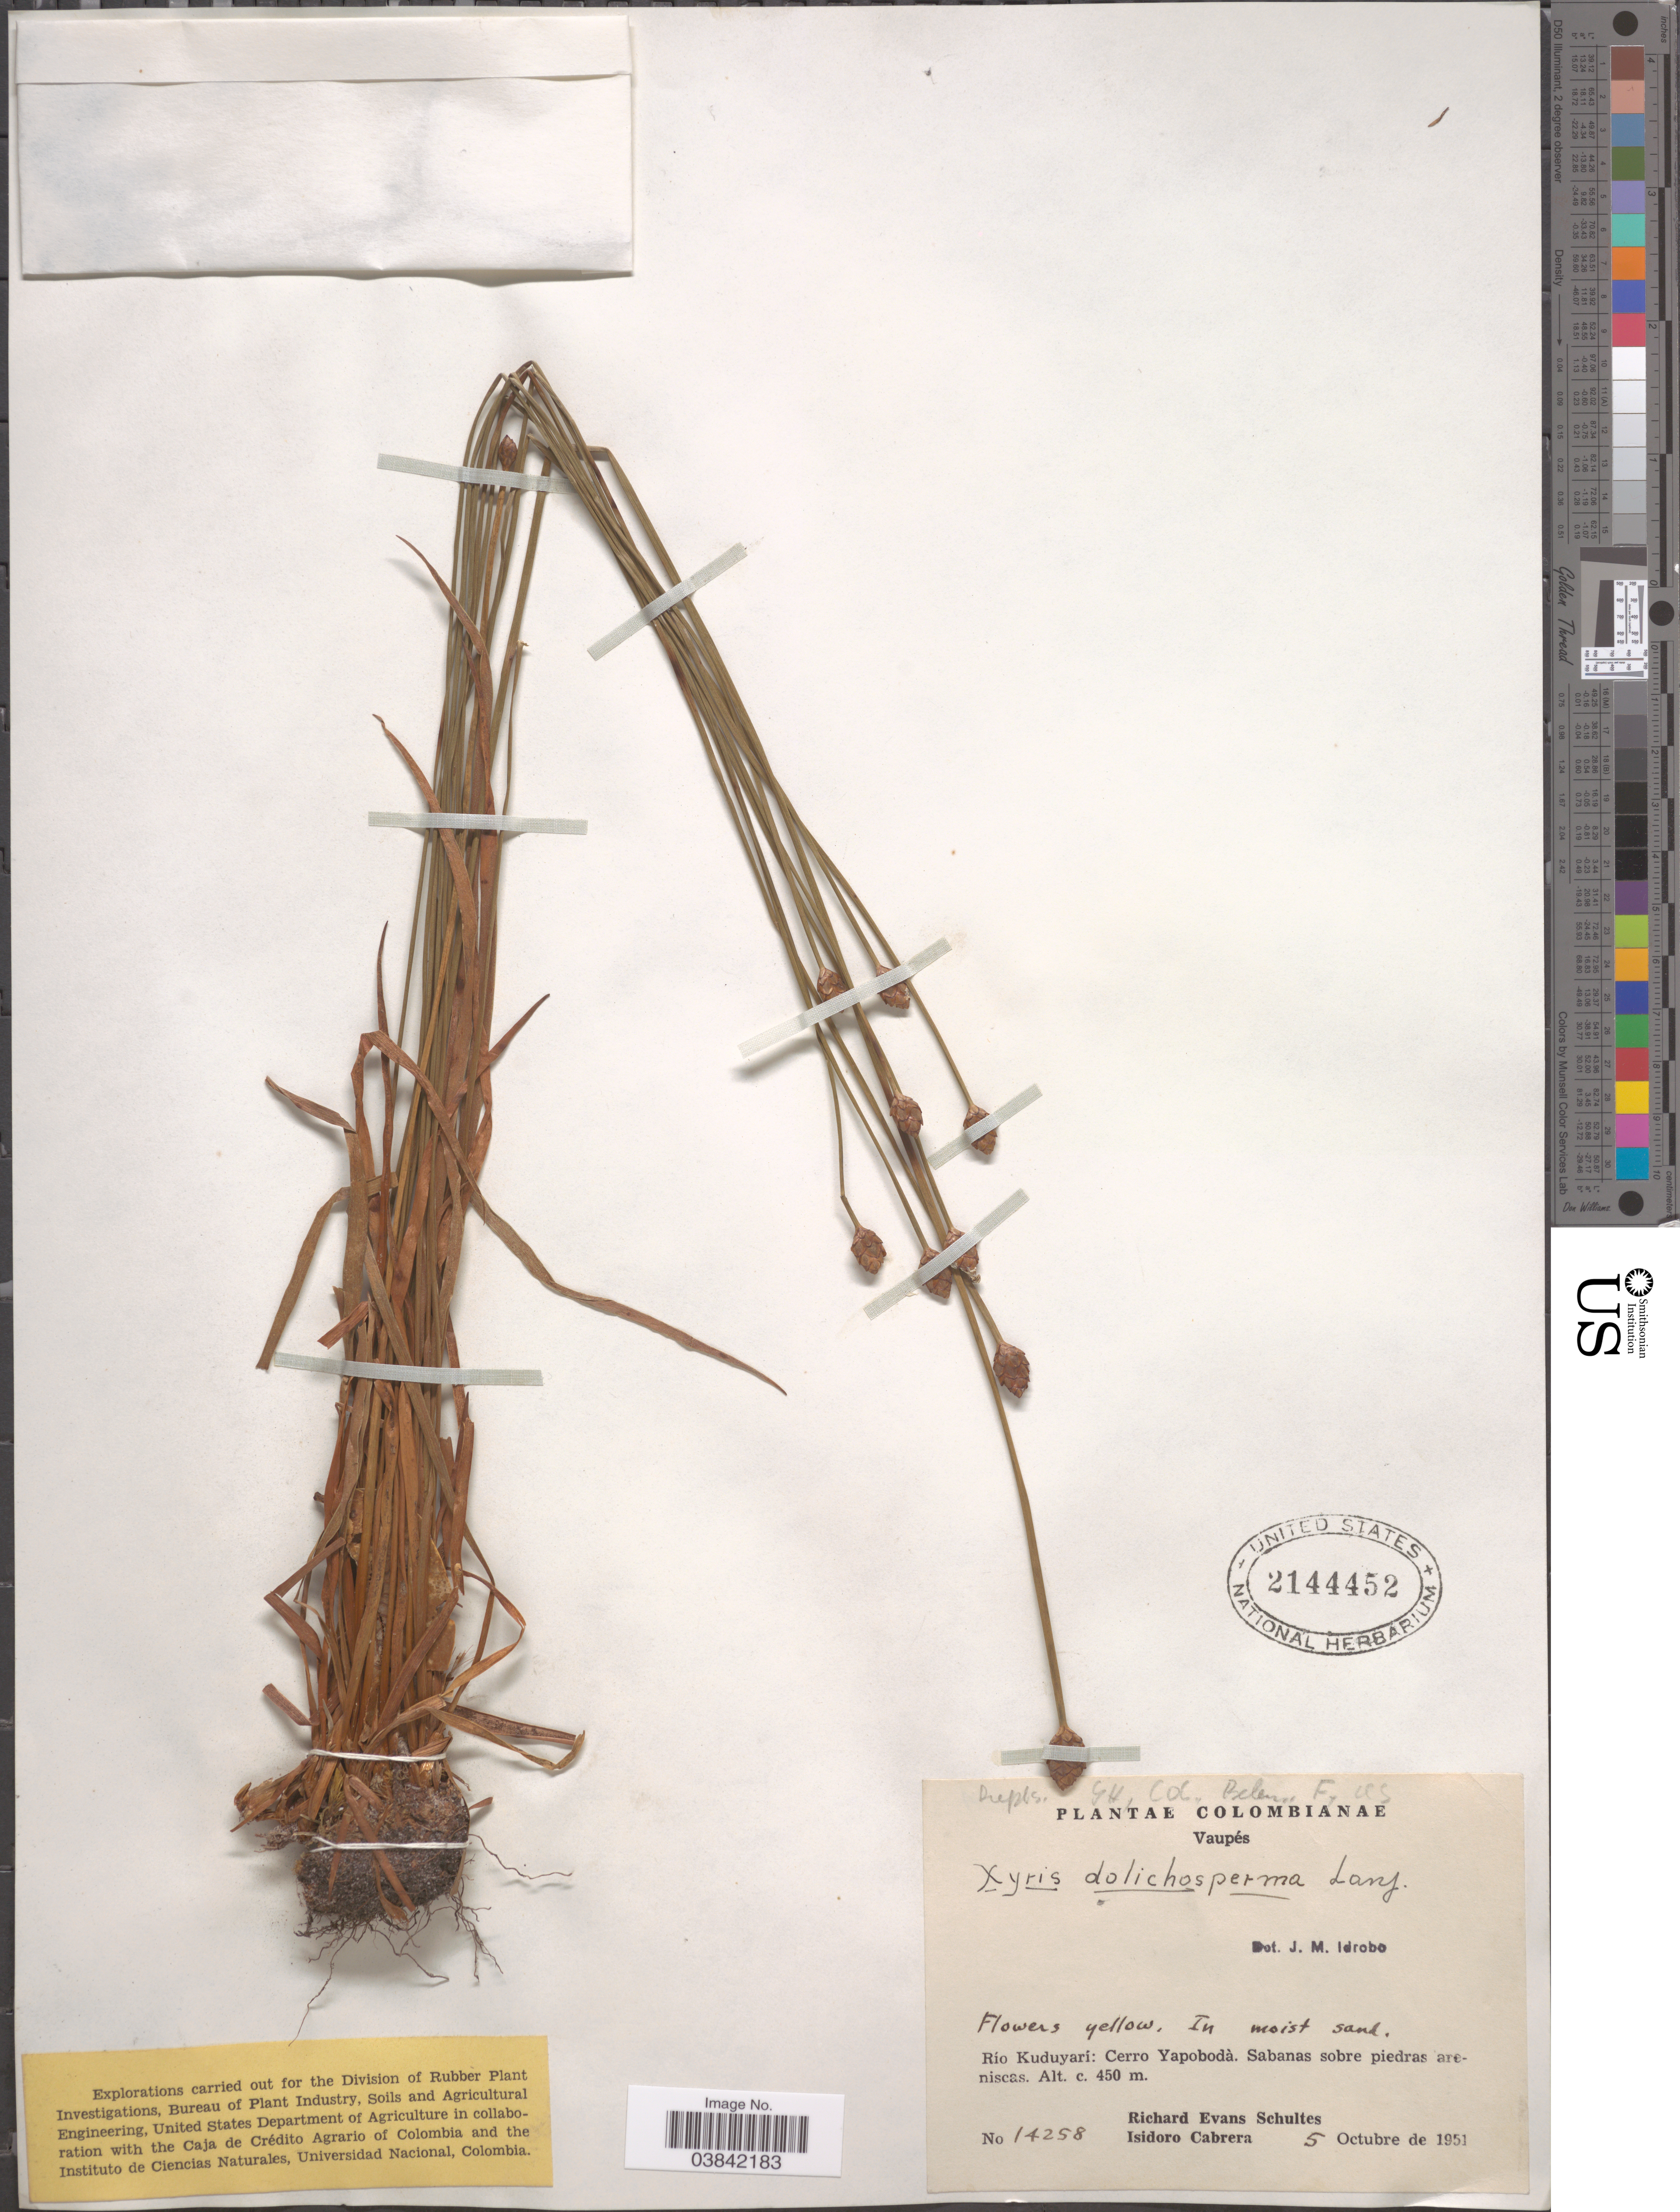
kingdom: Plantae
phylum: Tracheophyta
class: Liliopsida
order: Poales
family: Xyridaceae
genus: Xyris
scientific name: Xyris dolichosperma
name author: Lanj.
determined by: Idrobo, J. M.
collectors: R. E. Schultes & I. Cabrera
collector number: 14258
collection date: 1951-10-05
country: Colombia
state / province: Vaupés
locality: Río Kuduyarí: Cerro Yapobodà. Sabanas sobre piedras areniscas.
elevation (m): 450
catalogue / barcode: US 2144452